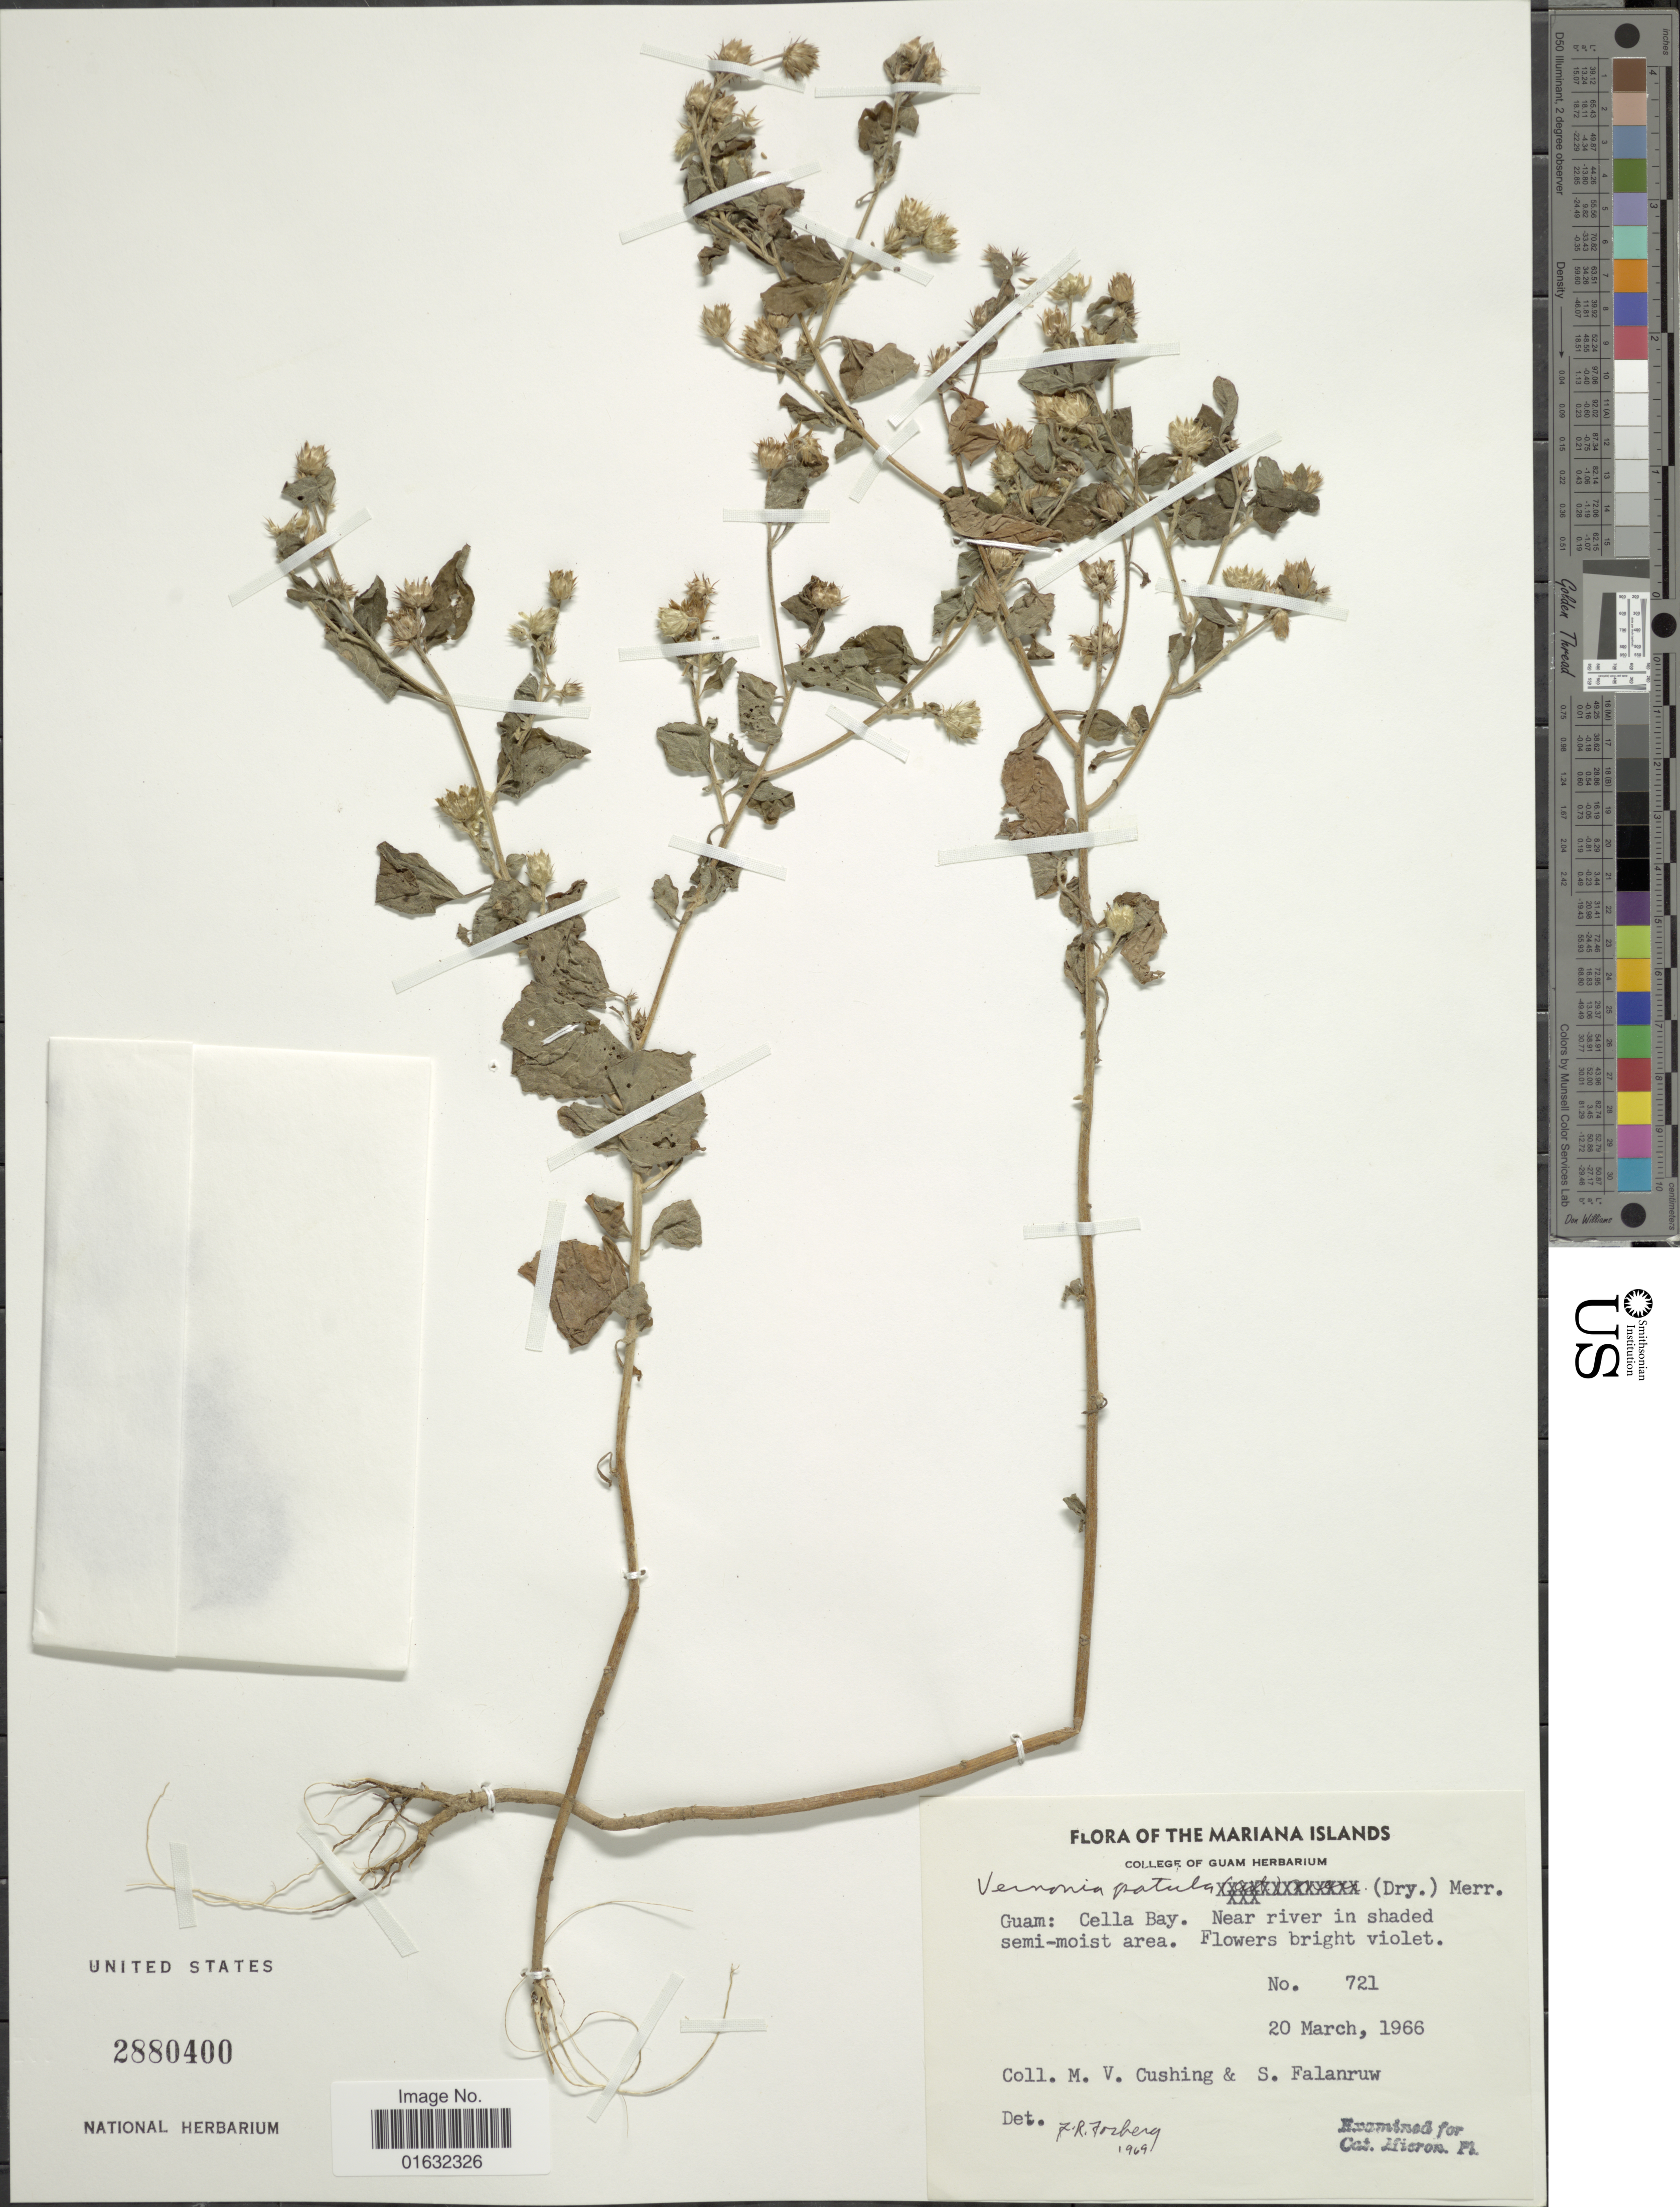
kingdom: Plantae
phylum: Tracheophyta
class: Magnoliopsida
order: Asterales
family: Asteraceae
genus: Cyanthillium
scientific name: Cyanthillium patulum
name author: (Aiton) H. Rob.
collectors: M. V. Cushing & S. Falanruw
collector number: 721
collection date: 1966-03-20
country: Guam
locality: The Mariana Islands, Cella Bay, Near river in shaded semi-moist area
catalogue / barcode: US 2880400